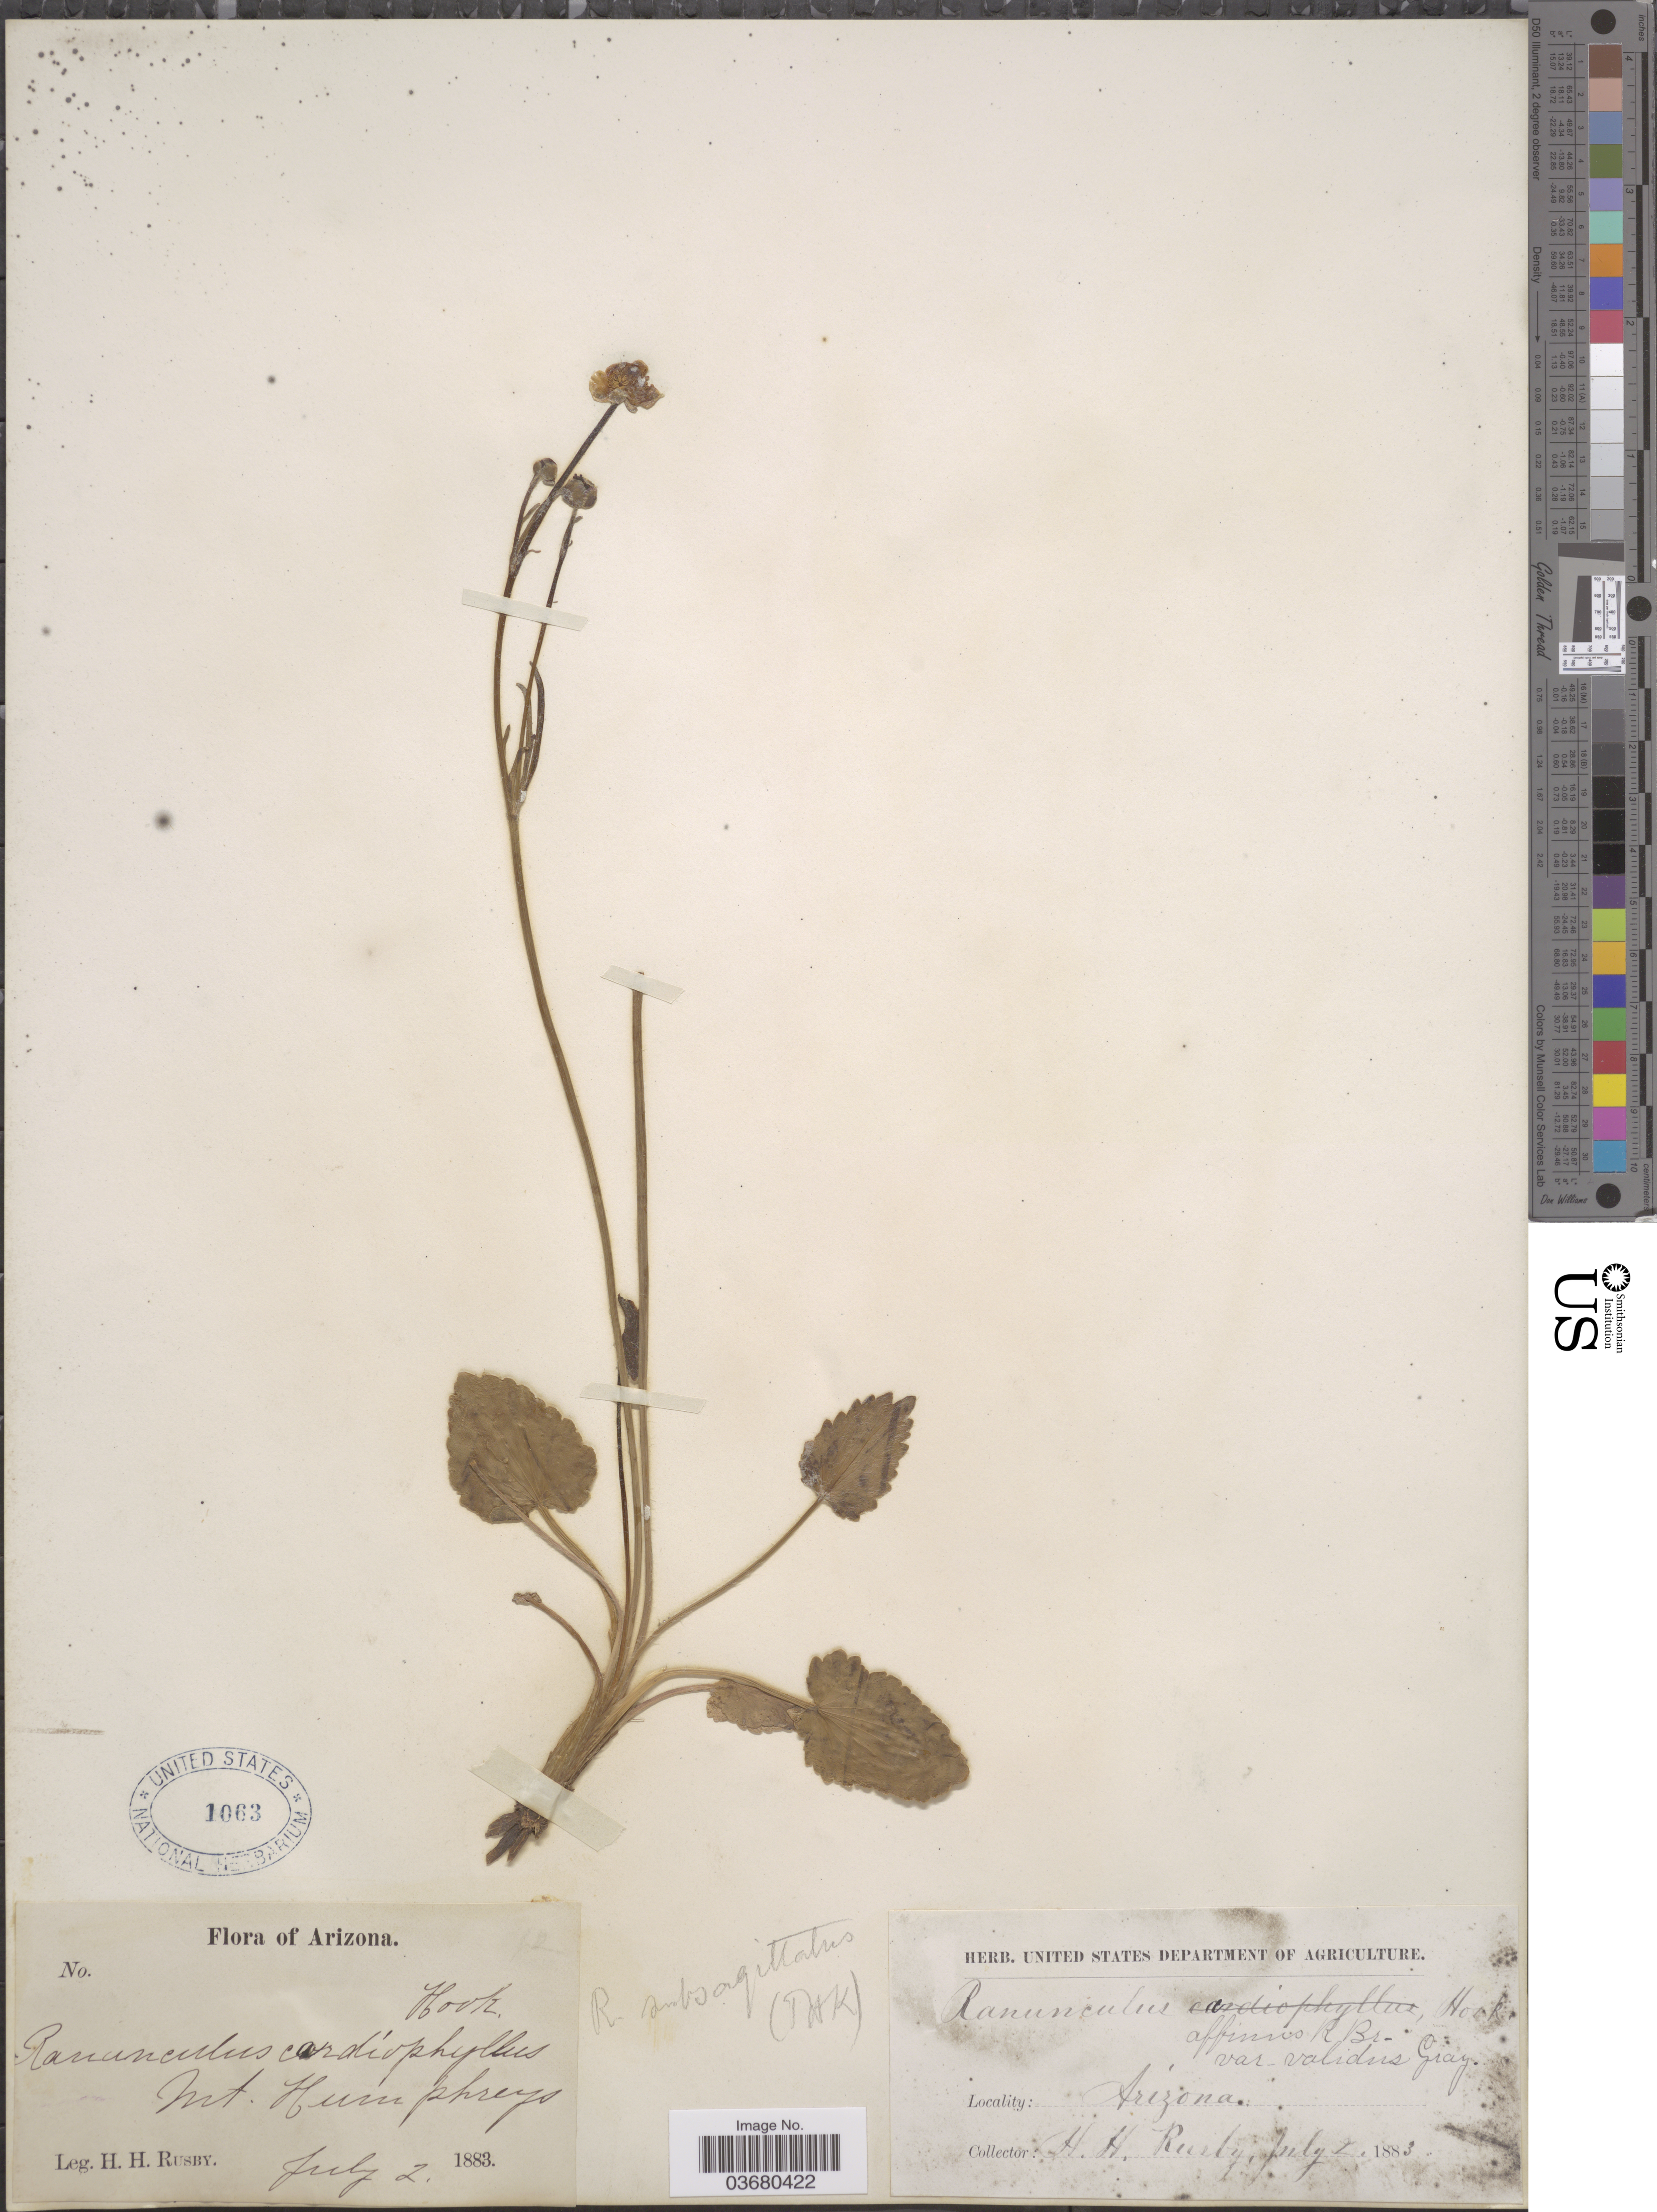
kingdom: Plantae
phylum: Tracheophyta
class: Magnoliopsida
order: Ranunculales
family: Ranunculaceae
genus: Ranunculus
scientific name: Ranunculus cardiophyllus var. subsagittatus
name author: (A. Gray) L.D. Benson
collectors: H. H. Rusby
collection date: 1883-07-02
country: United States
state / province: Arizona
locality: Mt. Humphreys.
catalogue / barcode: US 1063